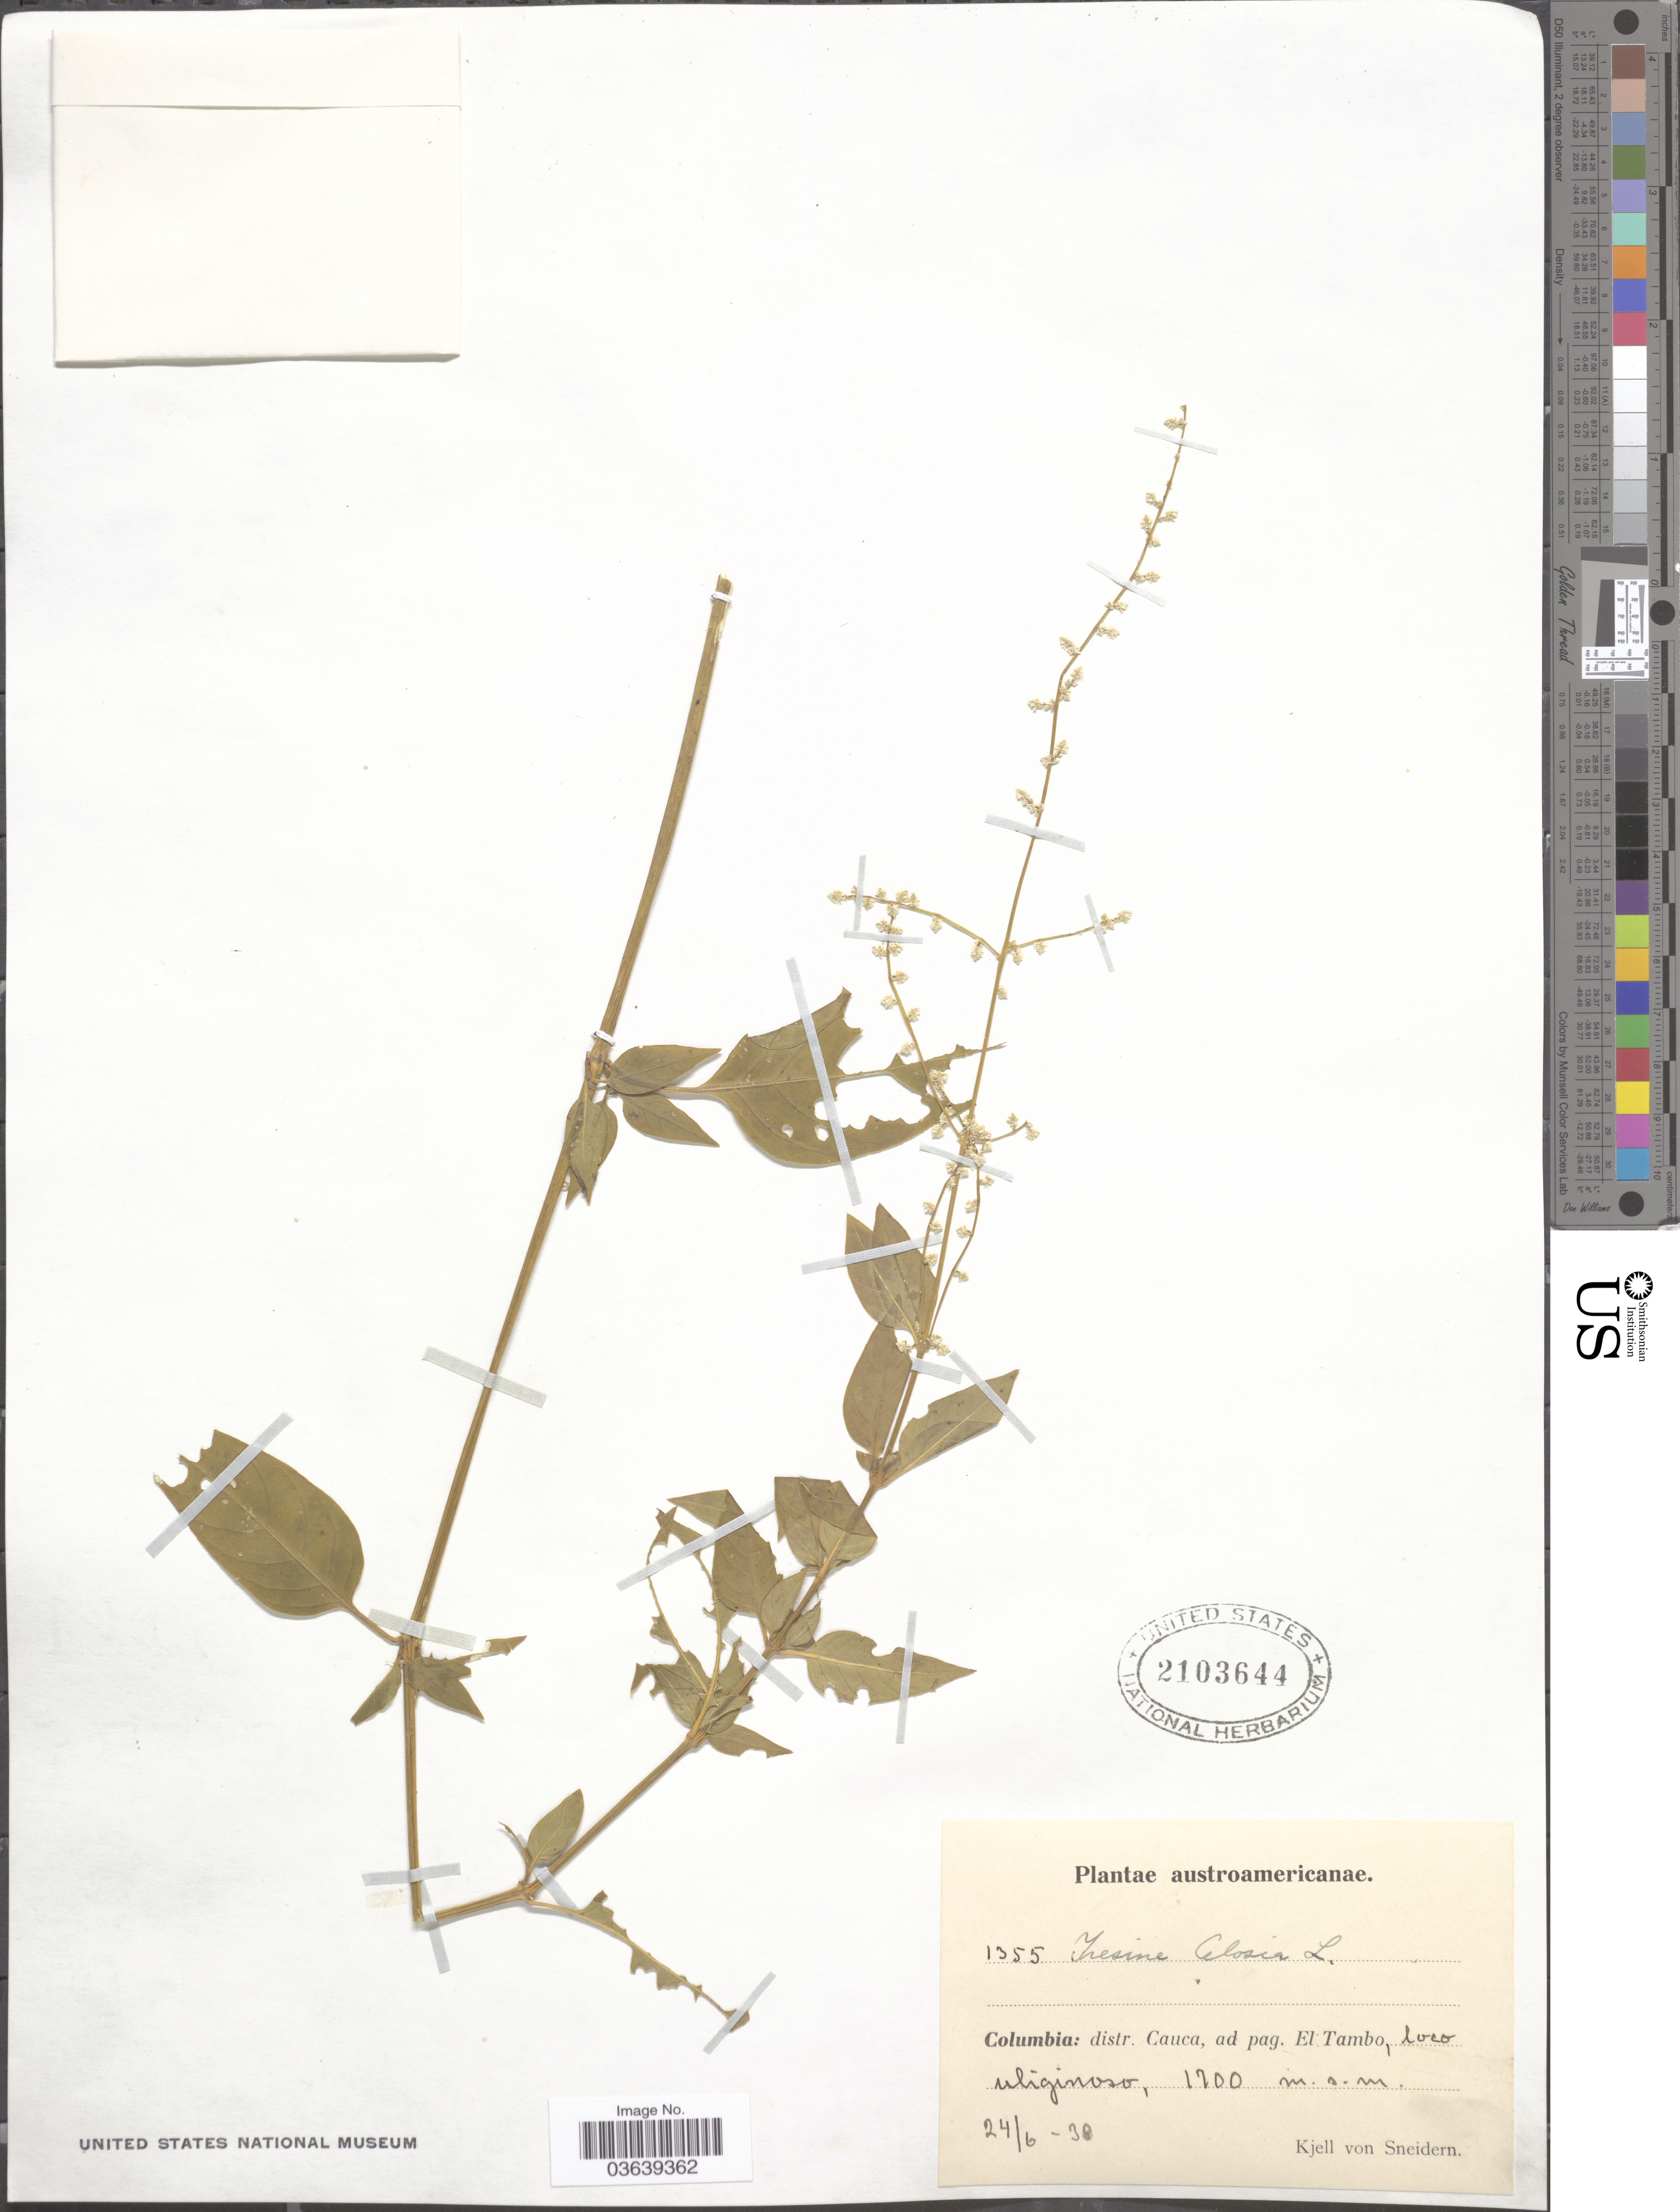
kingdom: Plantae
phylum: Tracheophyta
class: Magnoliopsida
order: Caryophyllales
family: Amaranthaceae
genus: Iresine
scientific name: Iresine celosia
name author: L.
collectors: K. von Sneidern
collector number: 1355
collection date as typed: Transcribed d/m/y: 24/6/38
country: Colombia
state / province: Cauca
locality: Austroamericanae. Distr. Cauca, ad pag. El Tambo.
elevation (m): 1700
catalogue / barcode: US 2103644